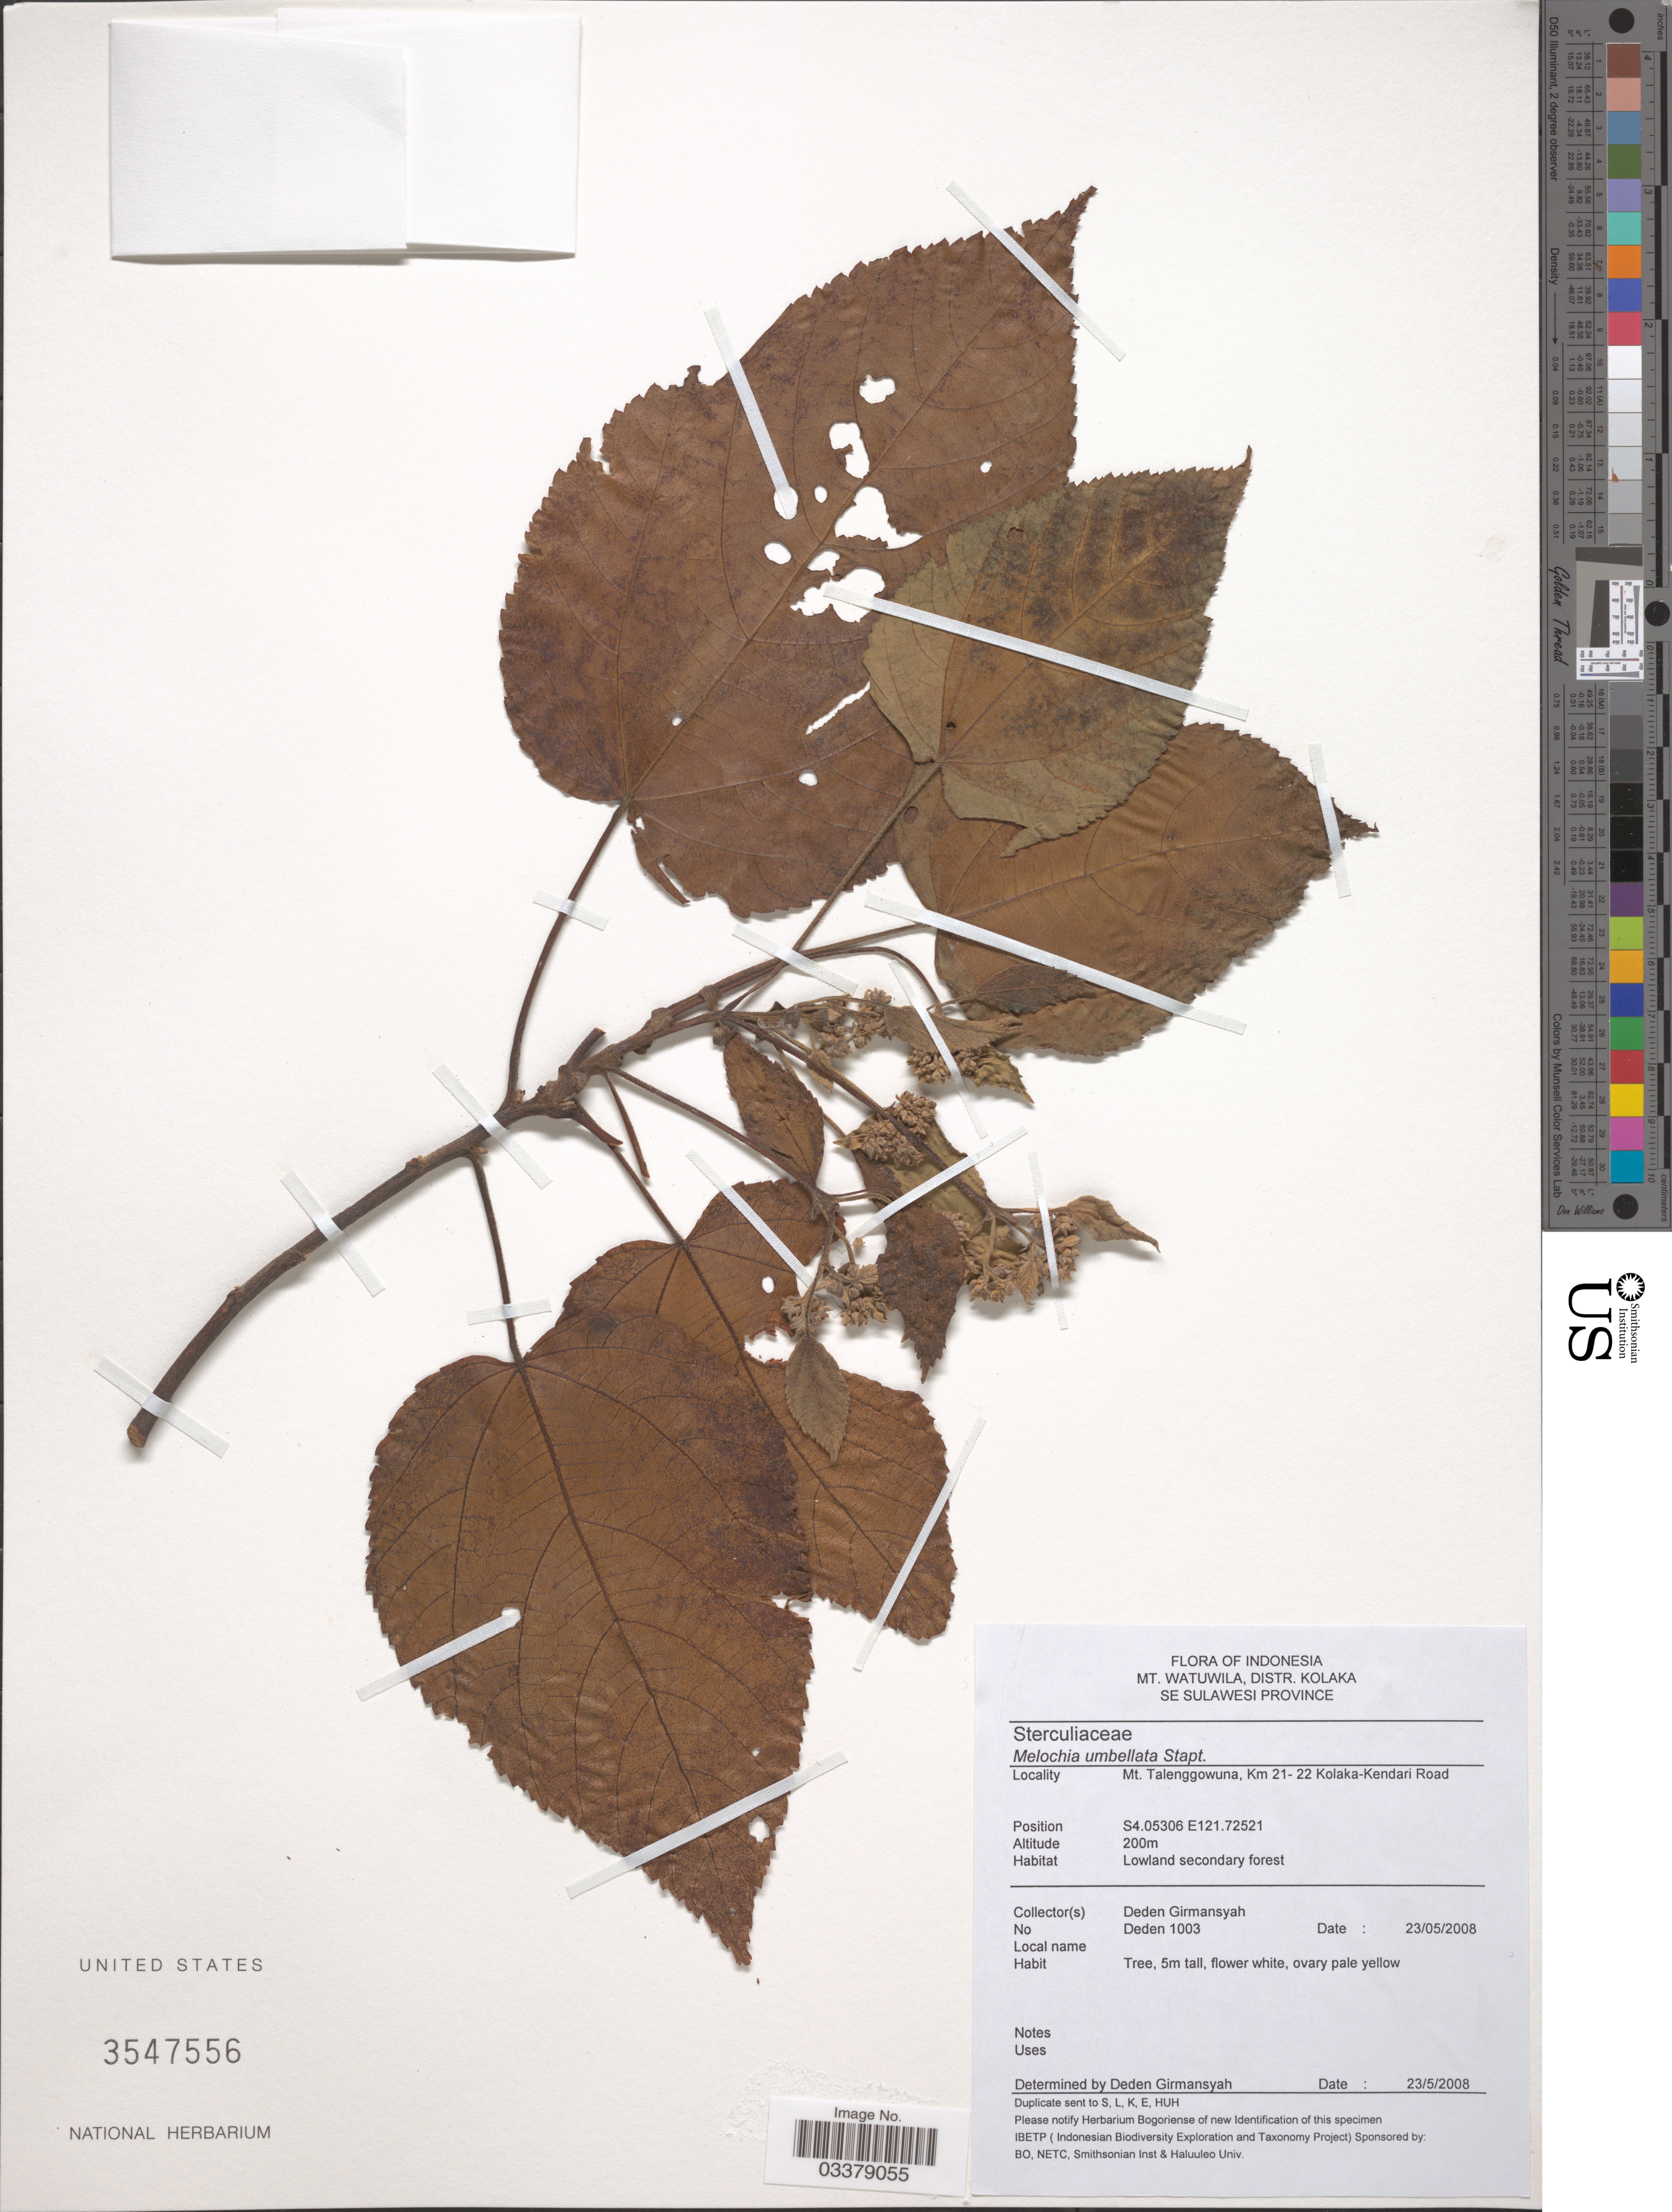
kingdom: Plantae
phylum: Tracheophyta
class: Magnoliopsida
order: Malvales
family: Malvaceae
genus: Melochia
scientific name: Melochia umbellata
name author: Stapf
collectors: D. Girmansyah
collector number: Deden1003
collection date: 2008-05-23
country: Indonesia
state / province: Sulawesi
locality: Mt. Watuwila, Distr. Kolaka SE Sulawesi Province. Mt. Talenggowuna, Km 21-22 Kolaka-Kendari Road.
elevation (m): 200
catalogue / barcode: US 3547556